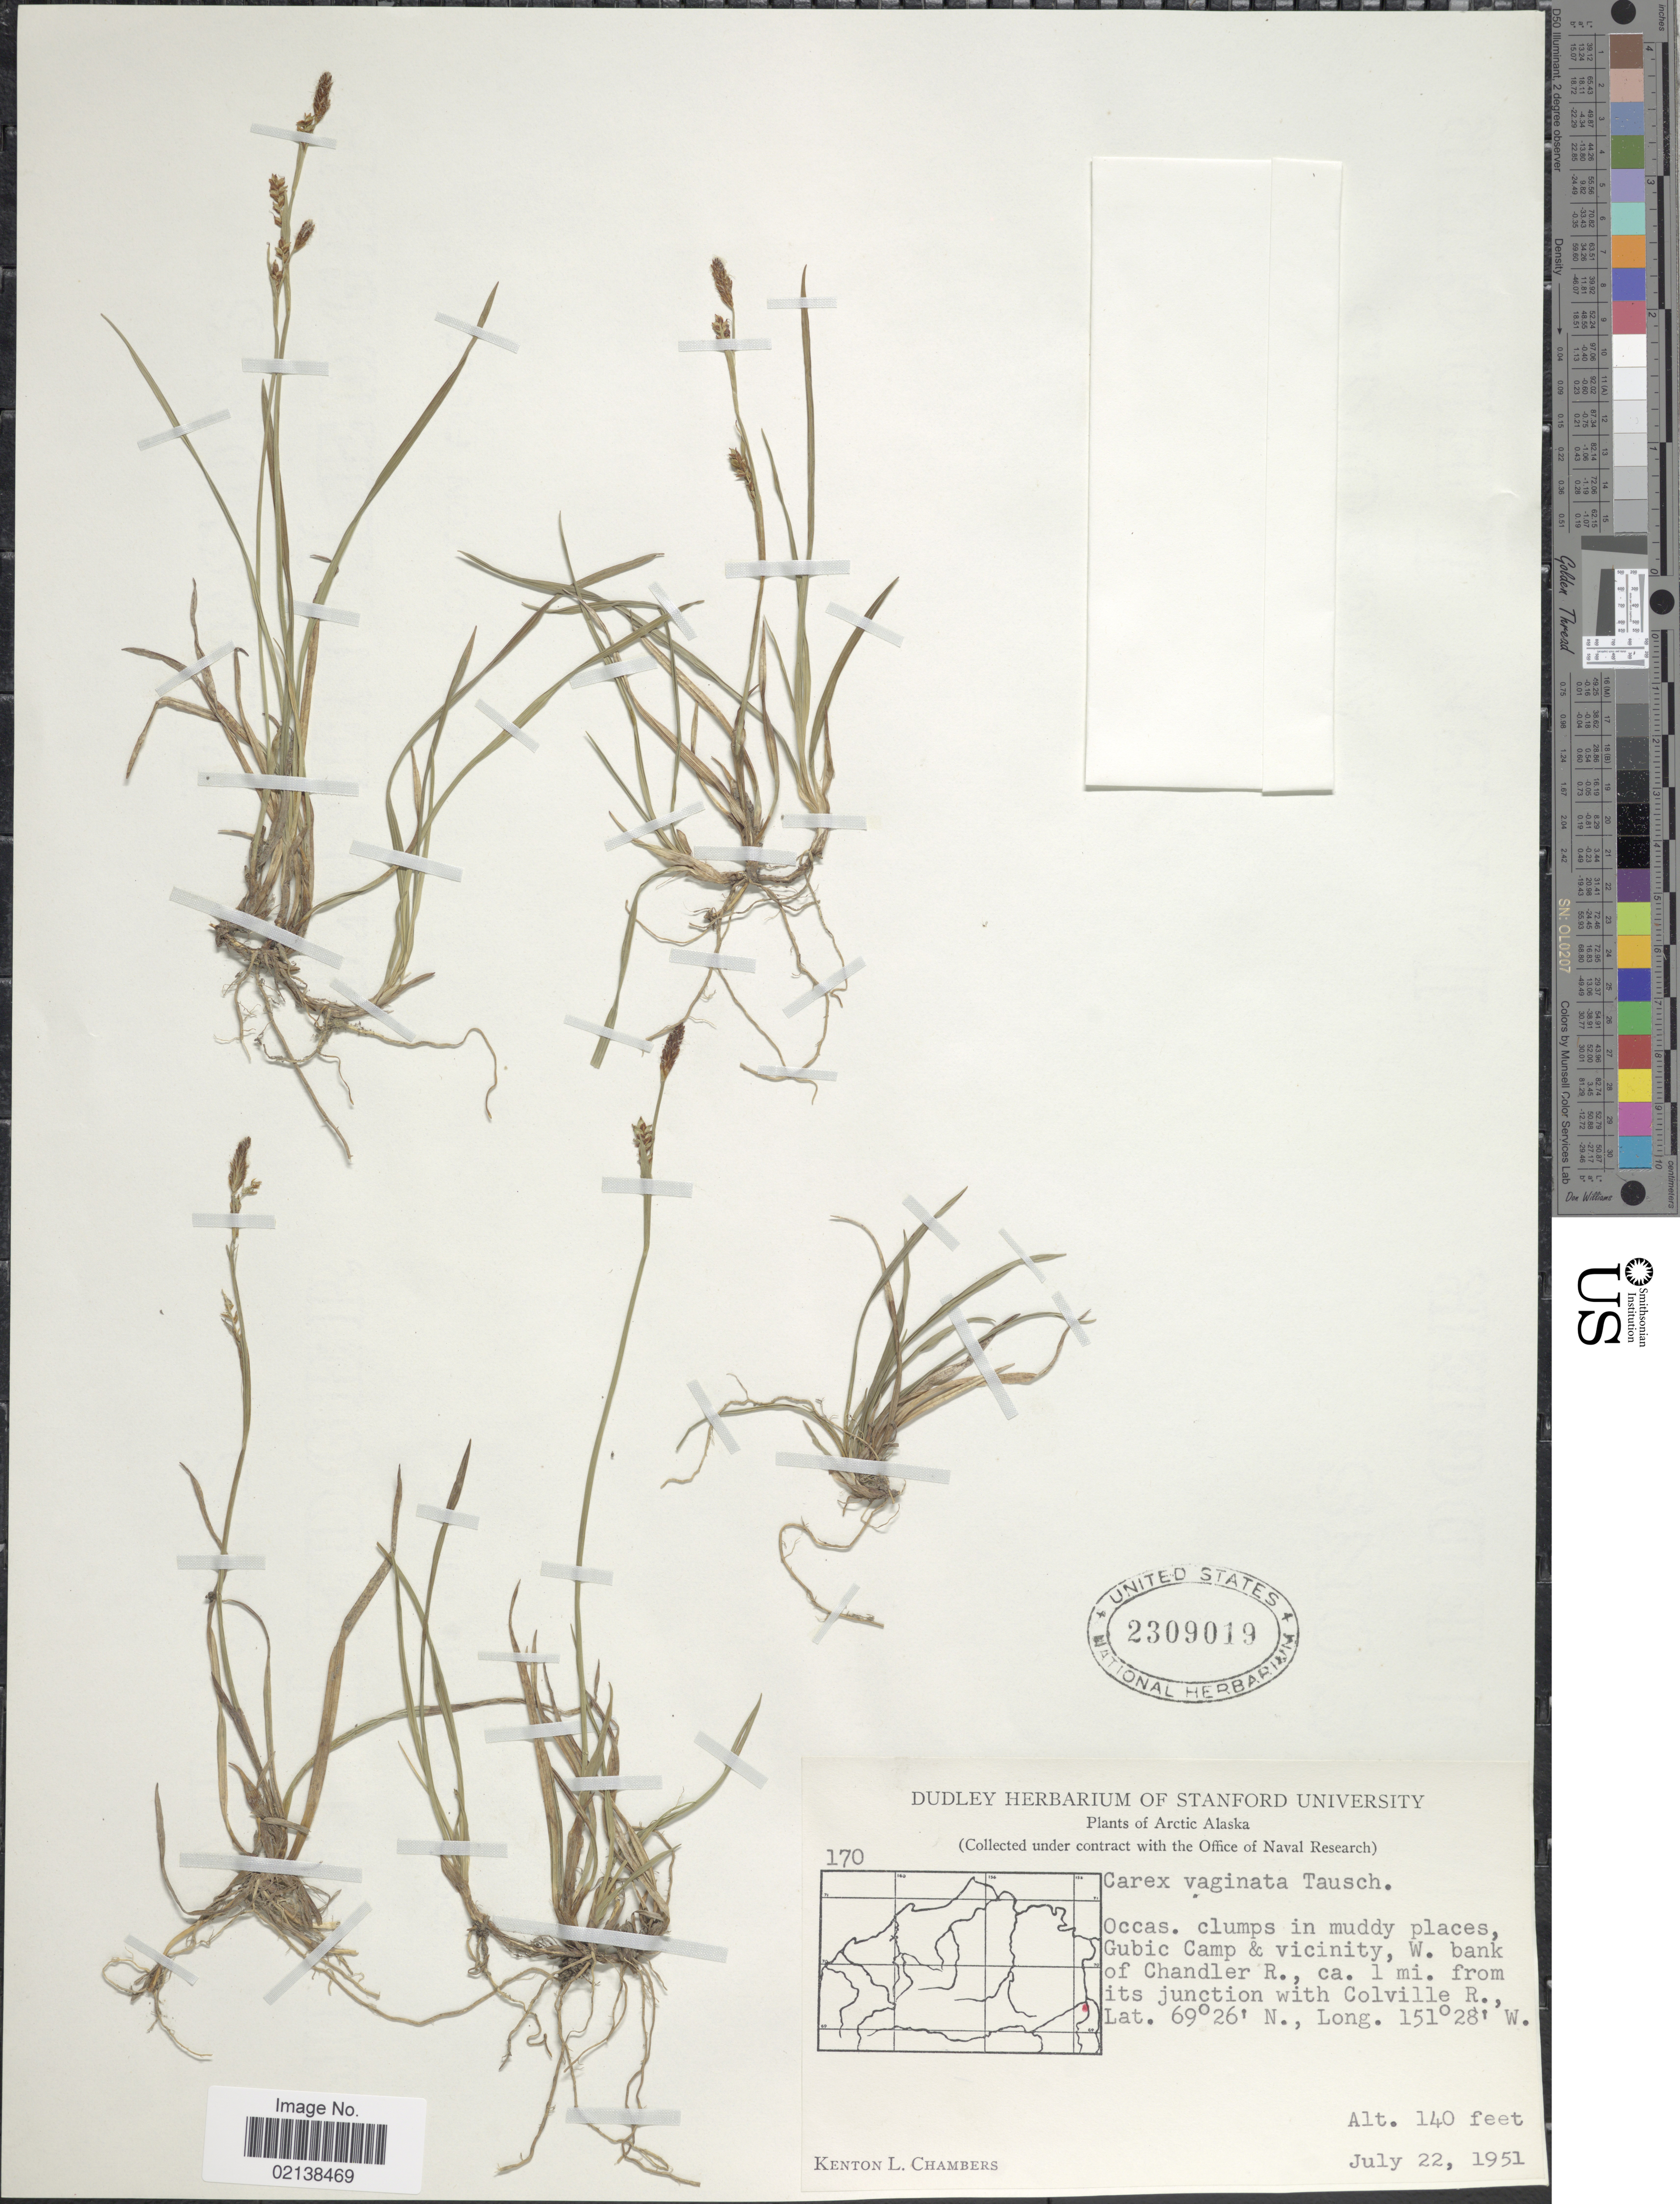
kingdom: Plantae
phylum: Tracheophyta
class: Liliopsida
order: Poales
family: Cyperaceae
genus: Carex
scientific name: Carex vaginata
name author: Tausch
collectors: K. L. Chambers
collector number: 170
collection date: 1951-07-22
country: United States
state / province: Alaska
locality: Arctic Alaska, Gubic Camp & vicinity, W. bank of Chandler R., ca. 1 mi, from its junction with Colville R.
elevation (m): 43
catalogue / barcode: US 2309019